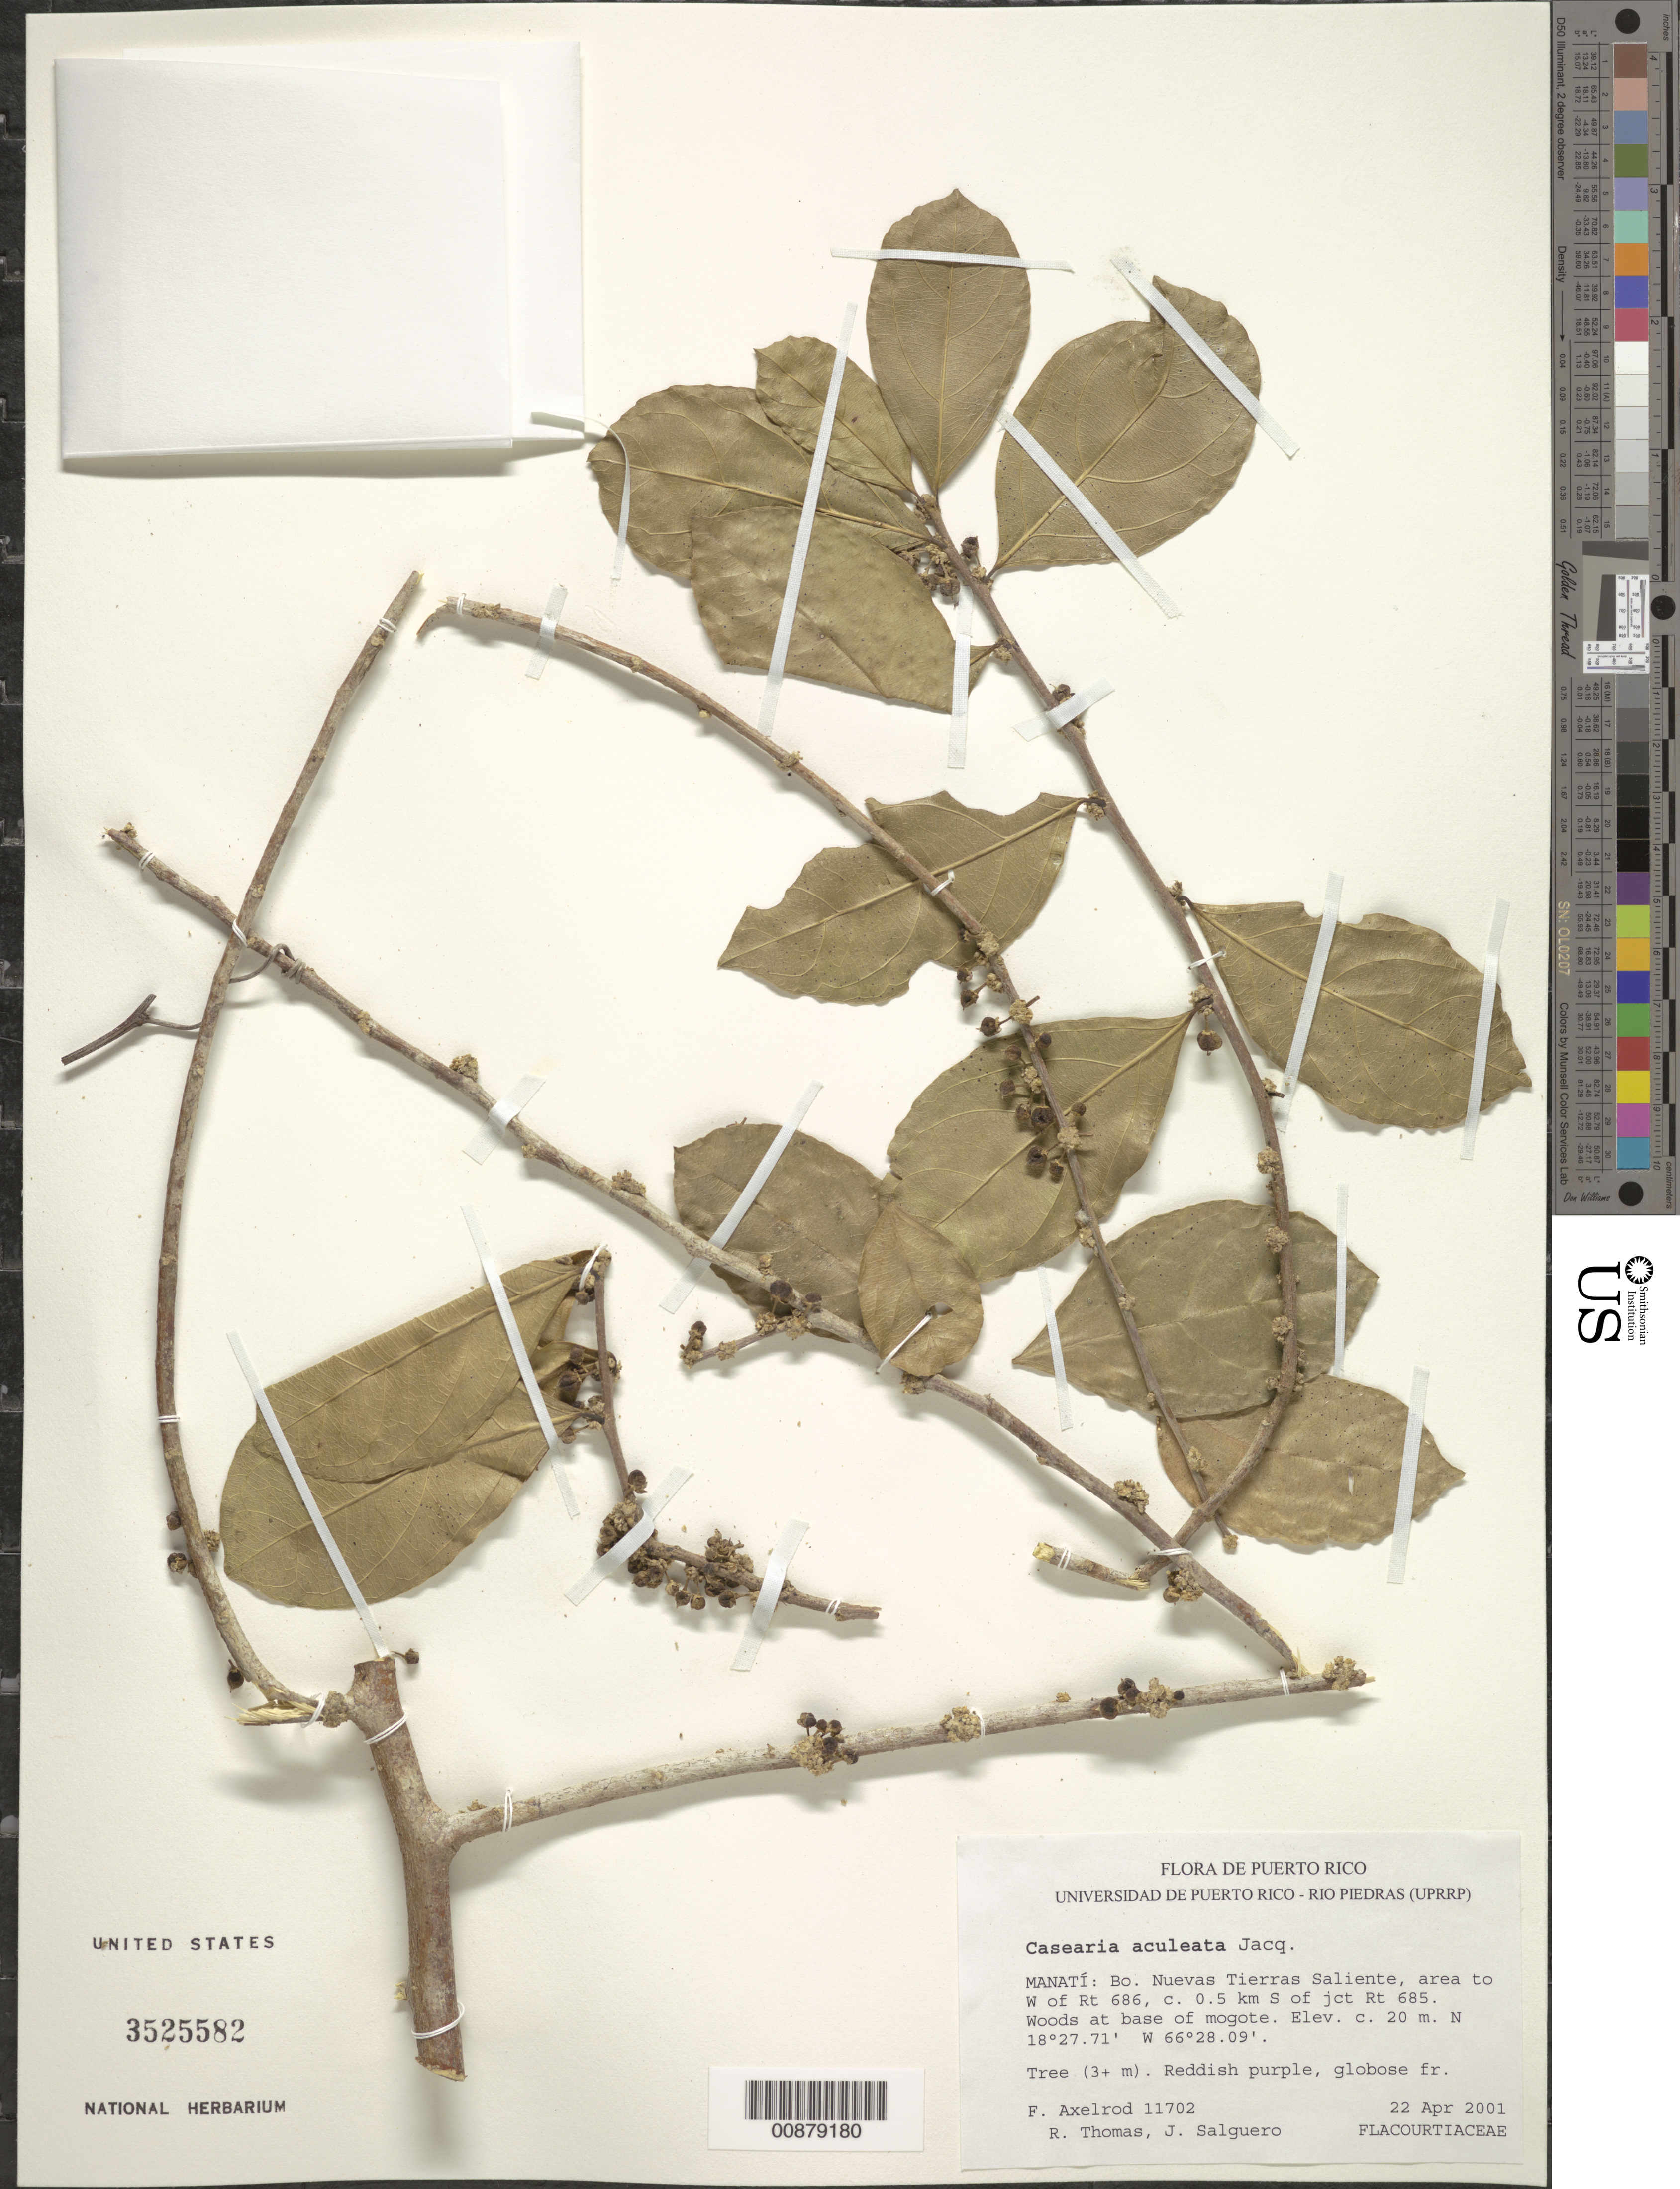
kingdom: Plantae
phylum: Tracheophyta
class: Magnoliopsida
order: Malpighiales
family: Salicaceae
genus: Casearia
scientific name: Casearia aculeata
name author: Jacq.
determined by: Axelrod, F. S.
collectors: F. S. Axelrod, R. Thomas & J. Salguero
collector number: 11702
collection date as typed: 22 Apr 2001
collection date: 2001-04-22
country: Puerto Rico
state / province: Manatí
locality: Bo. Nuevas Tierras Saliente, area to W of Rt. 686, ca. 0.5 km S of jct. Rt. 685.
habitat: Woods at base of mogote.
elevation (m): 20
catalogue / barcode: US 3525582